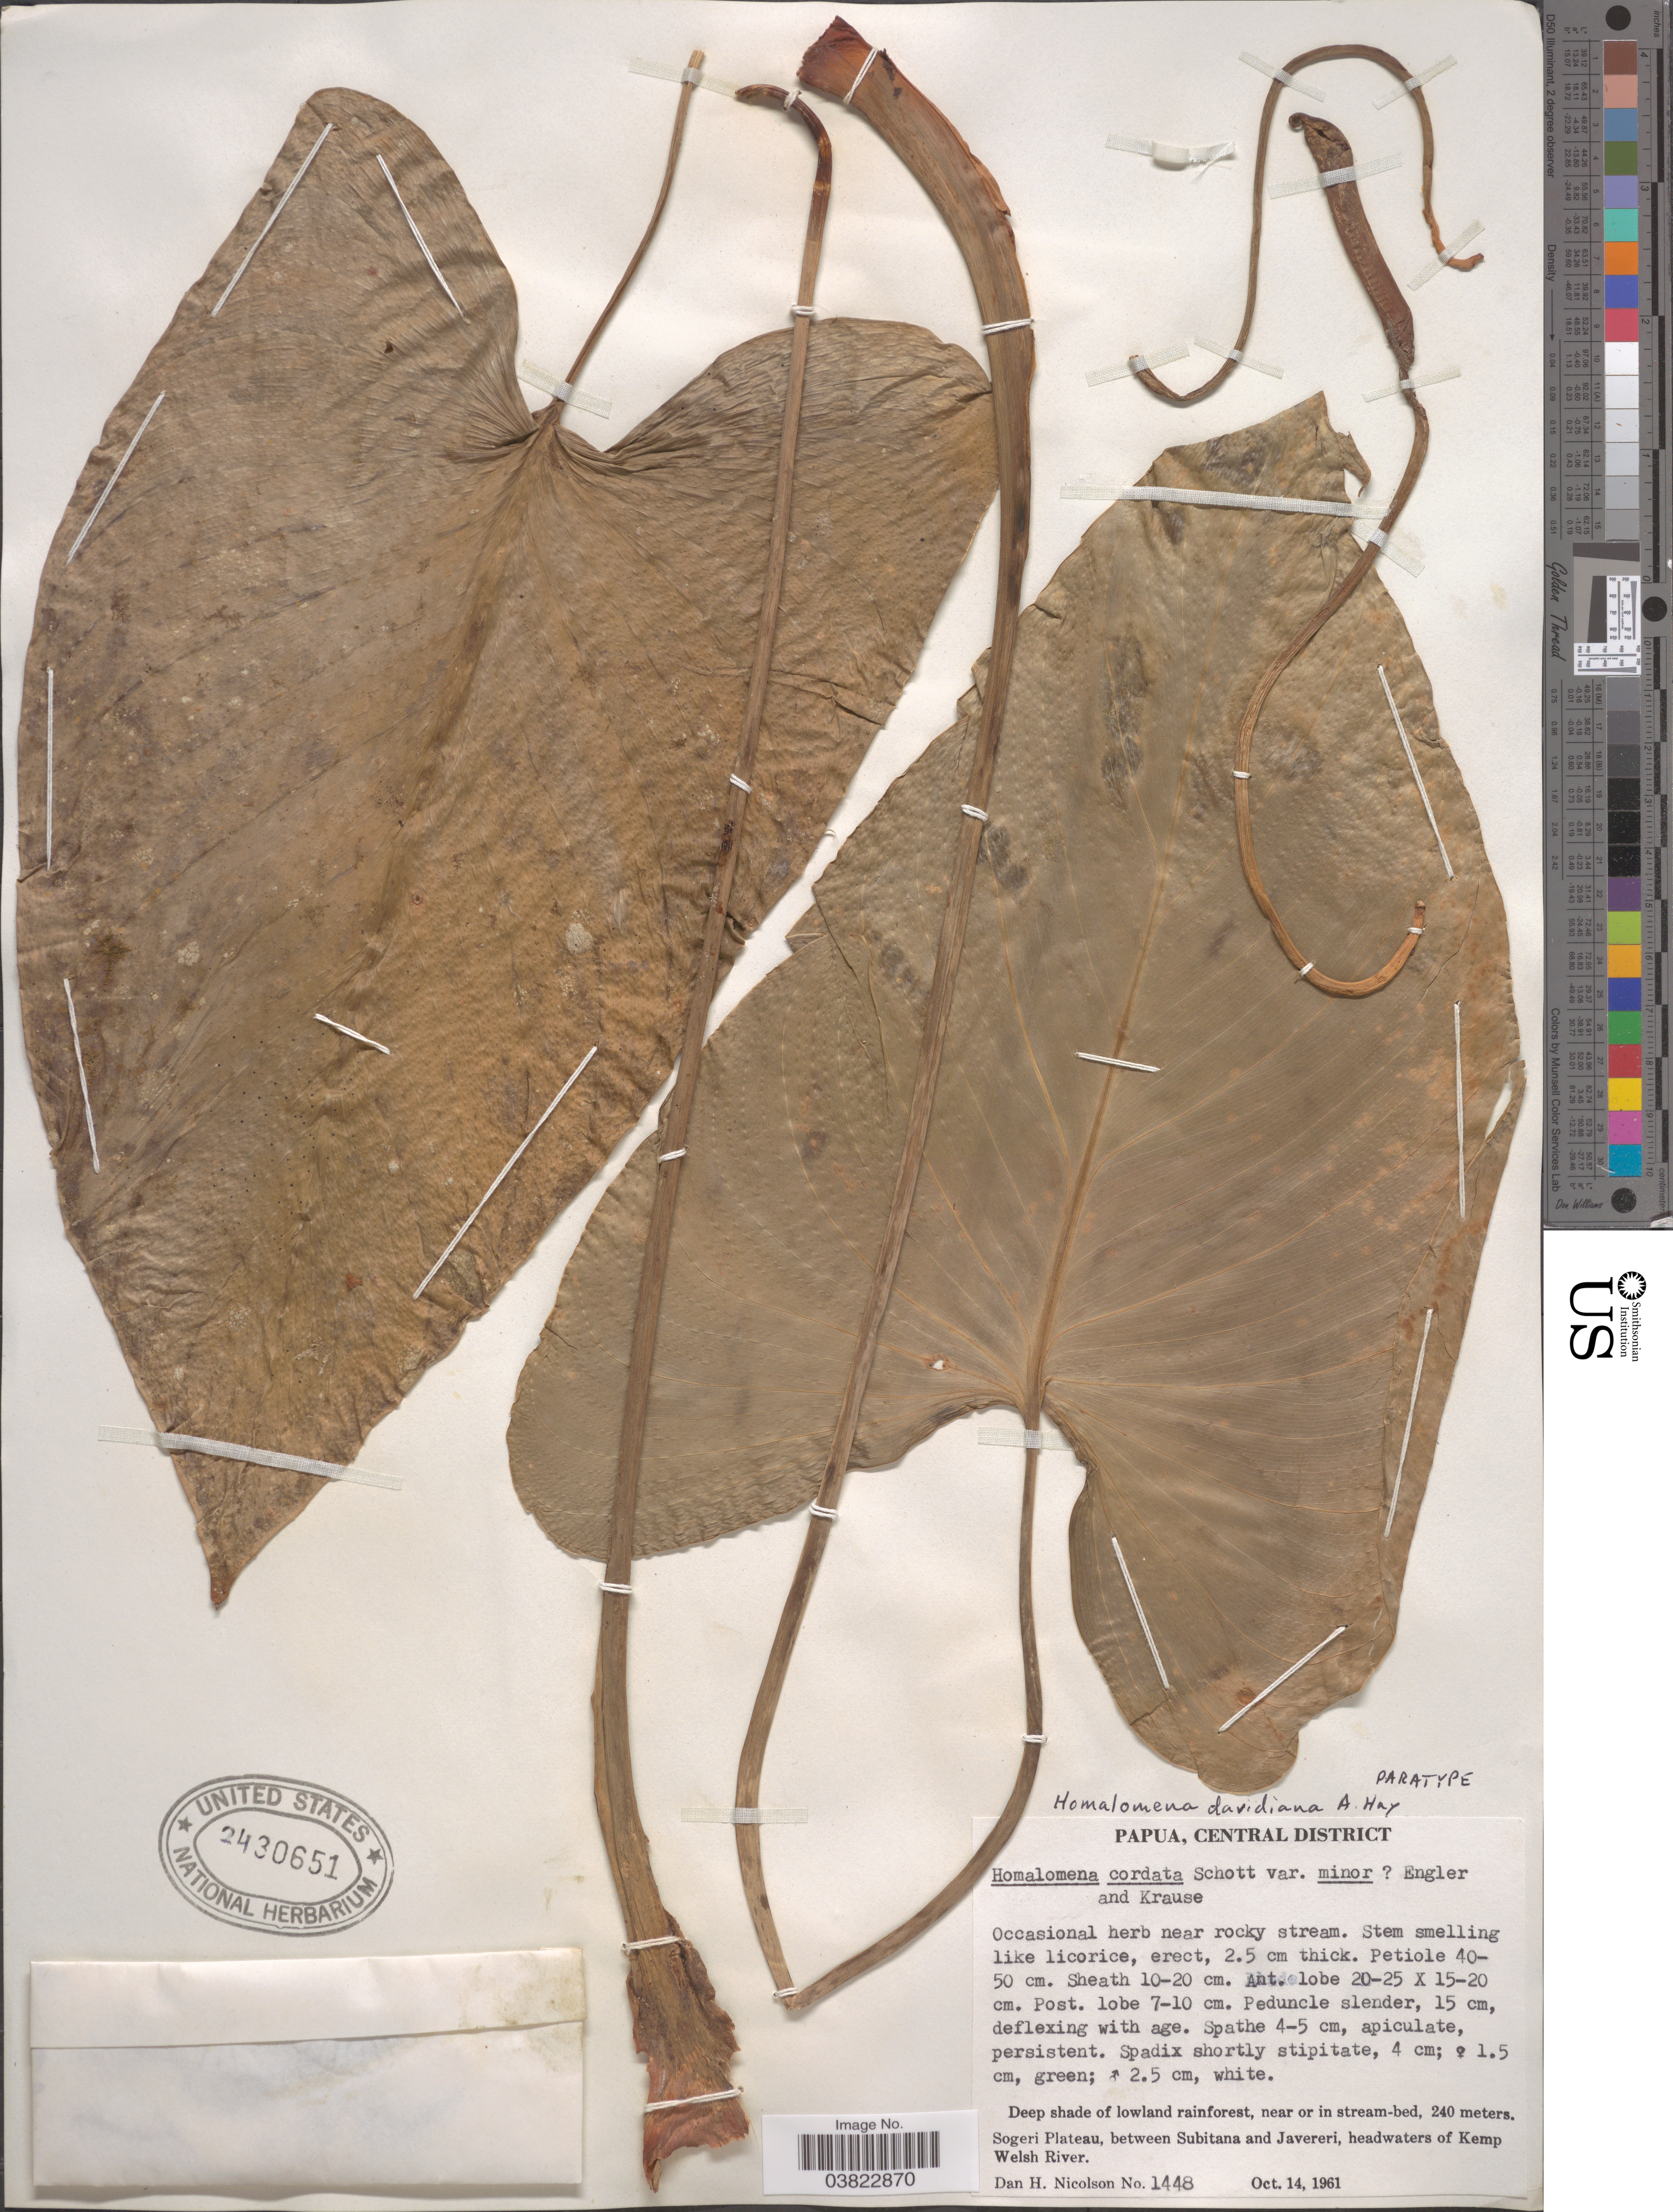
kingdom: Plantae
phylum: Tracheophyta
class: Liliopsida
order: Alismatales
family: Araceae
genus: Homalomena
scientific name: Homalomena davidiana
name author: A. Hay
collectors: D. H. Nicolson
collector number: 1448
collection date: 1961-10-14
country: Papua New Guinea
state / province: Central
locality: Papua, Central District. Sogeri Plateau, between Subitana and Javereri, headwaters of Kemp Welsh River.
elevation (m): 240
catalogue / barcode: US 2430651